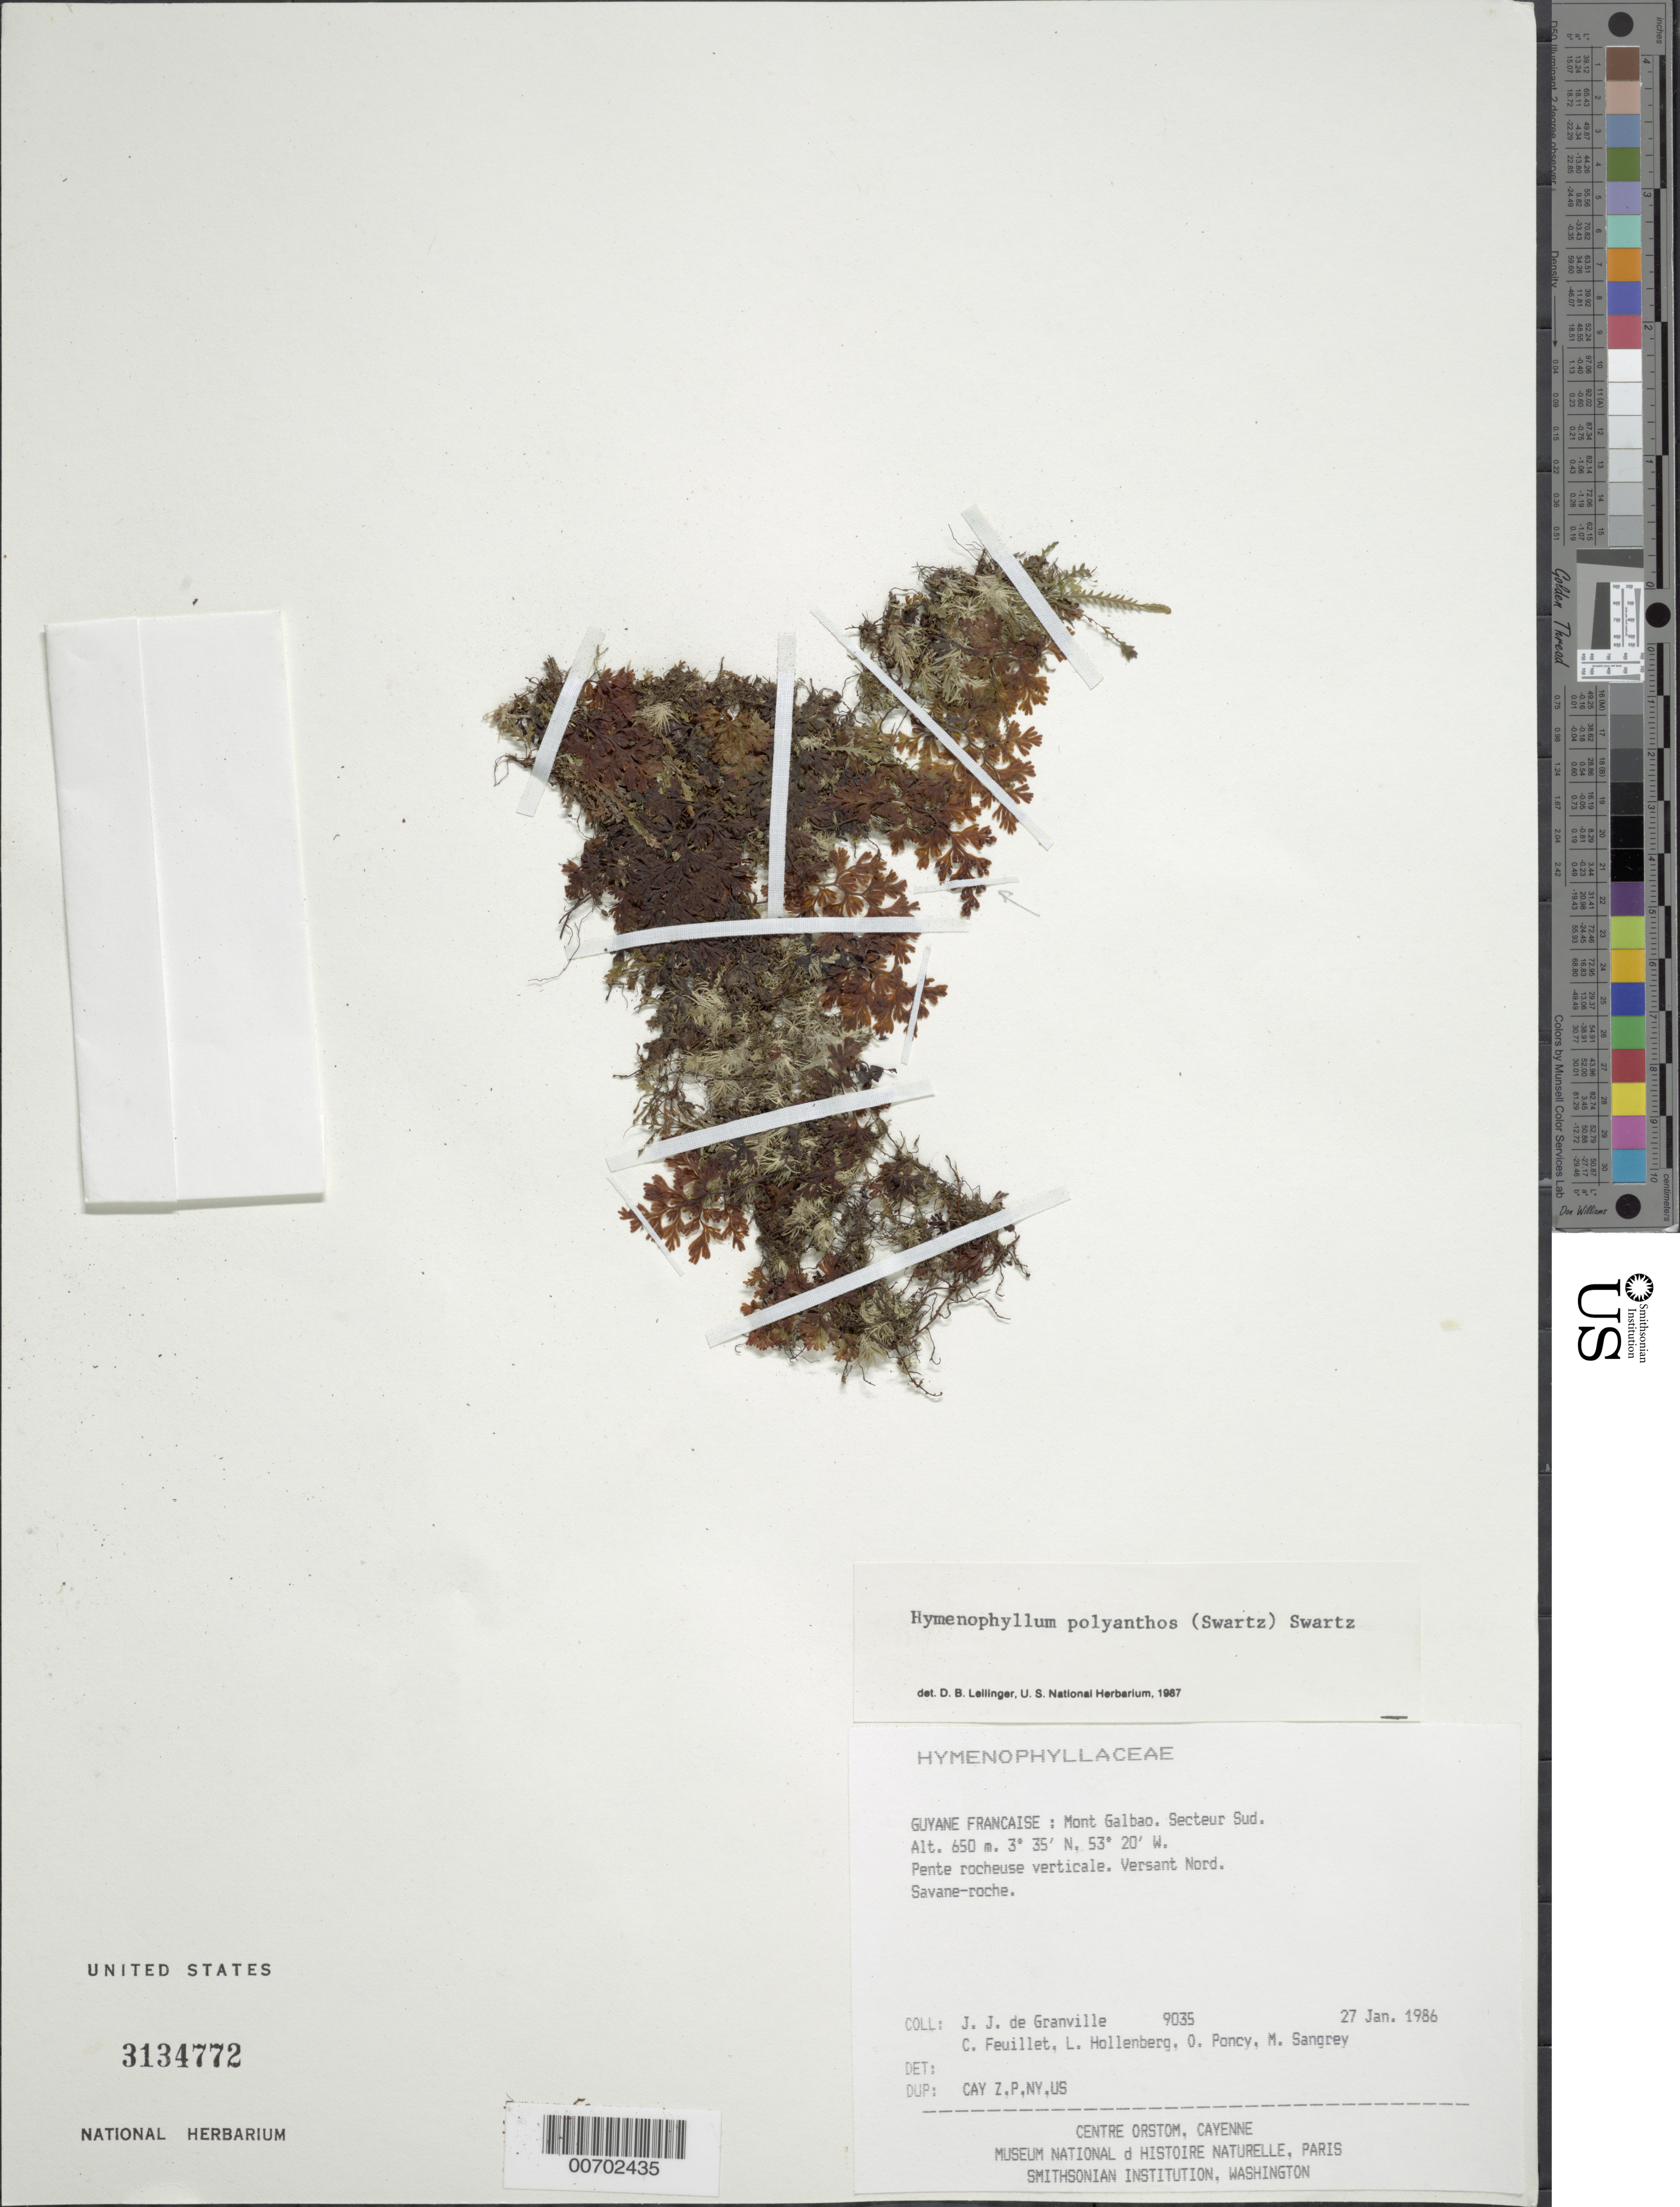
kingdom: Plantae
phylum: Tracheophyta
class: Polypodiopsida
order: Hymenophyllales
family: Hymenophyllaceae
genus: Hymenophyllum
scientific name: Hymenophyllum polyanthos var. polyanthos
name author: (Sw.) Sw.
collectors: J.-J. de Granville, C. Feuillet, L. Hollenberg, O. Poncy & M. S. Sangrey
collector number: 9035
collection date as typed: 27-Jan-86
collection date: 1986-01-27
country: French Guiana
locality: Mont Galbao. Secteur Sud. Versant Nord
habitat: Savane-roche, pente rocheuse verticale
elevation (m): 650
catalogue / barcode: US 3134772